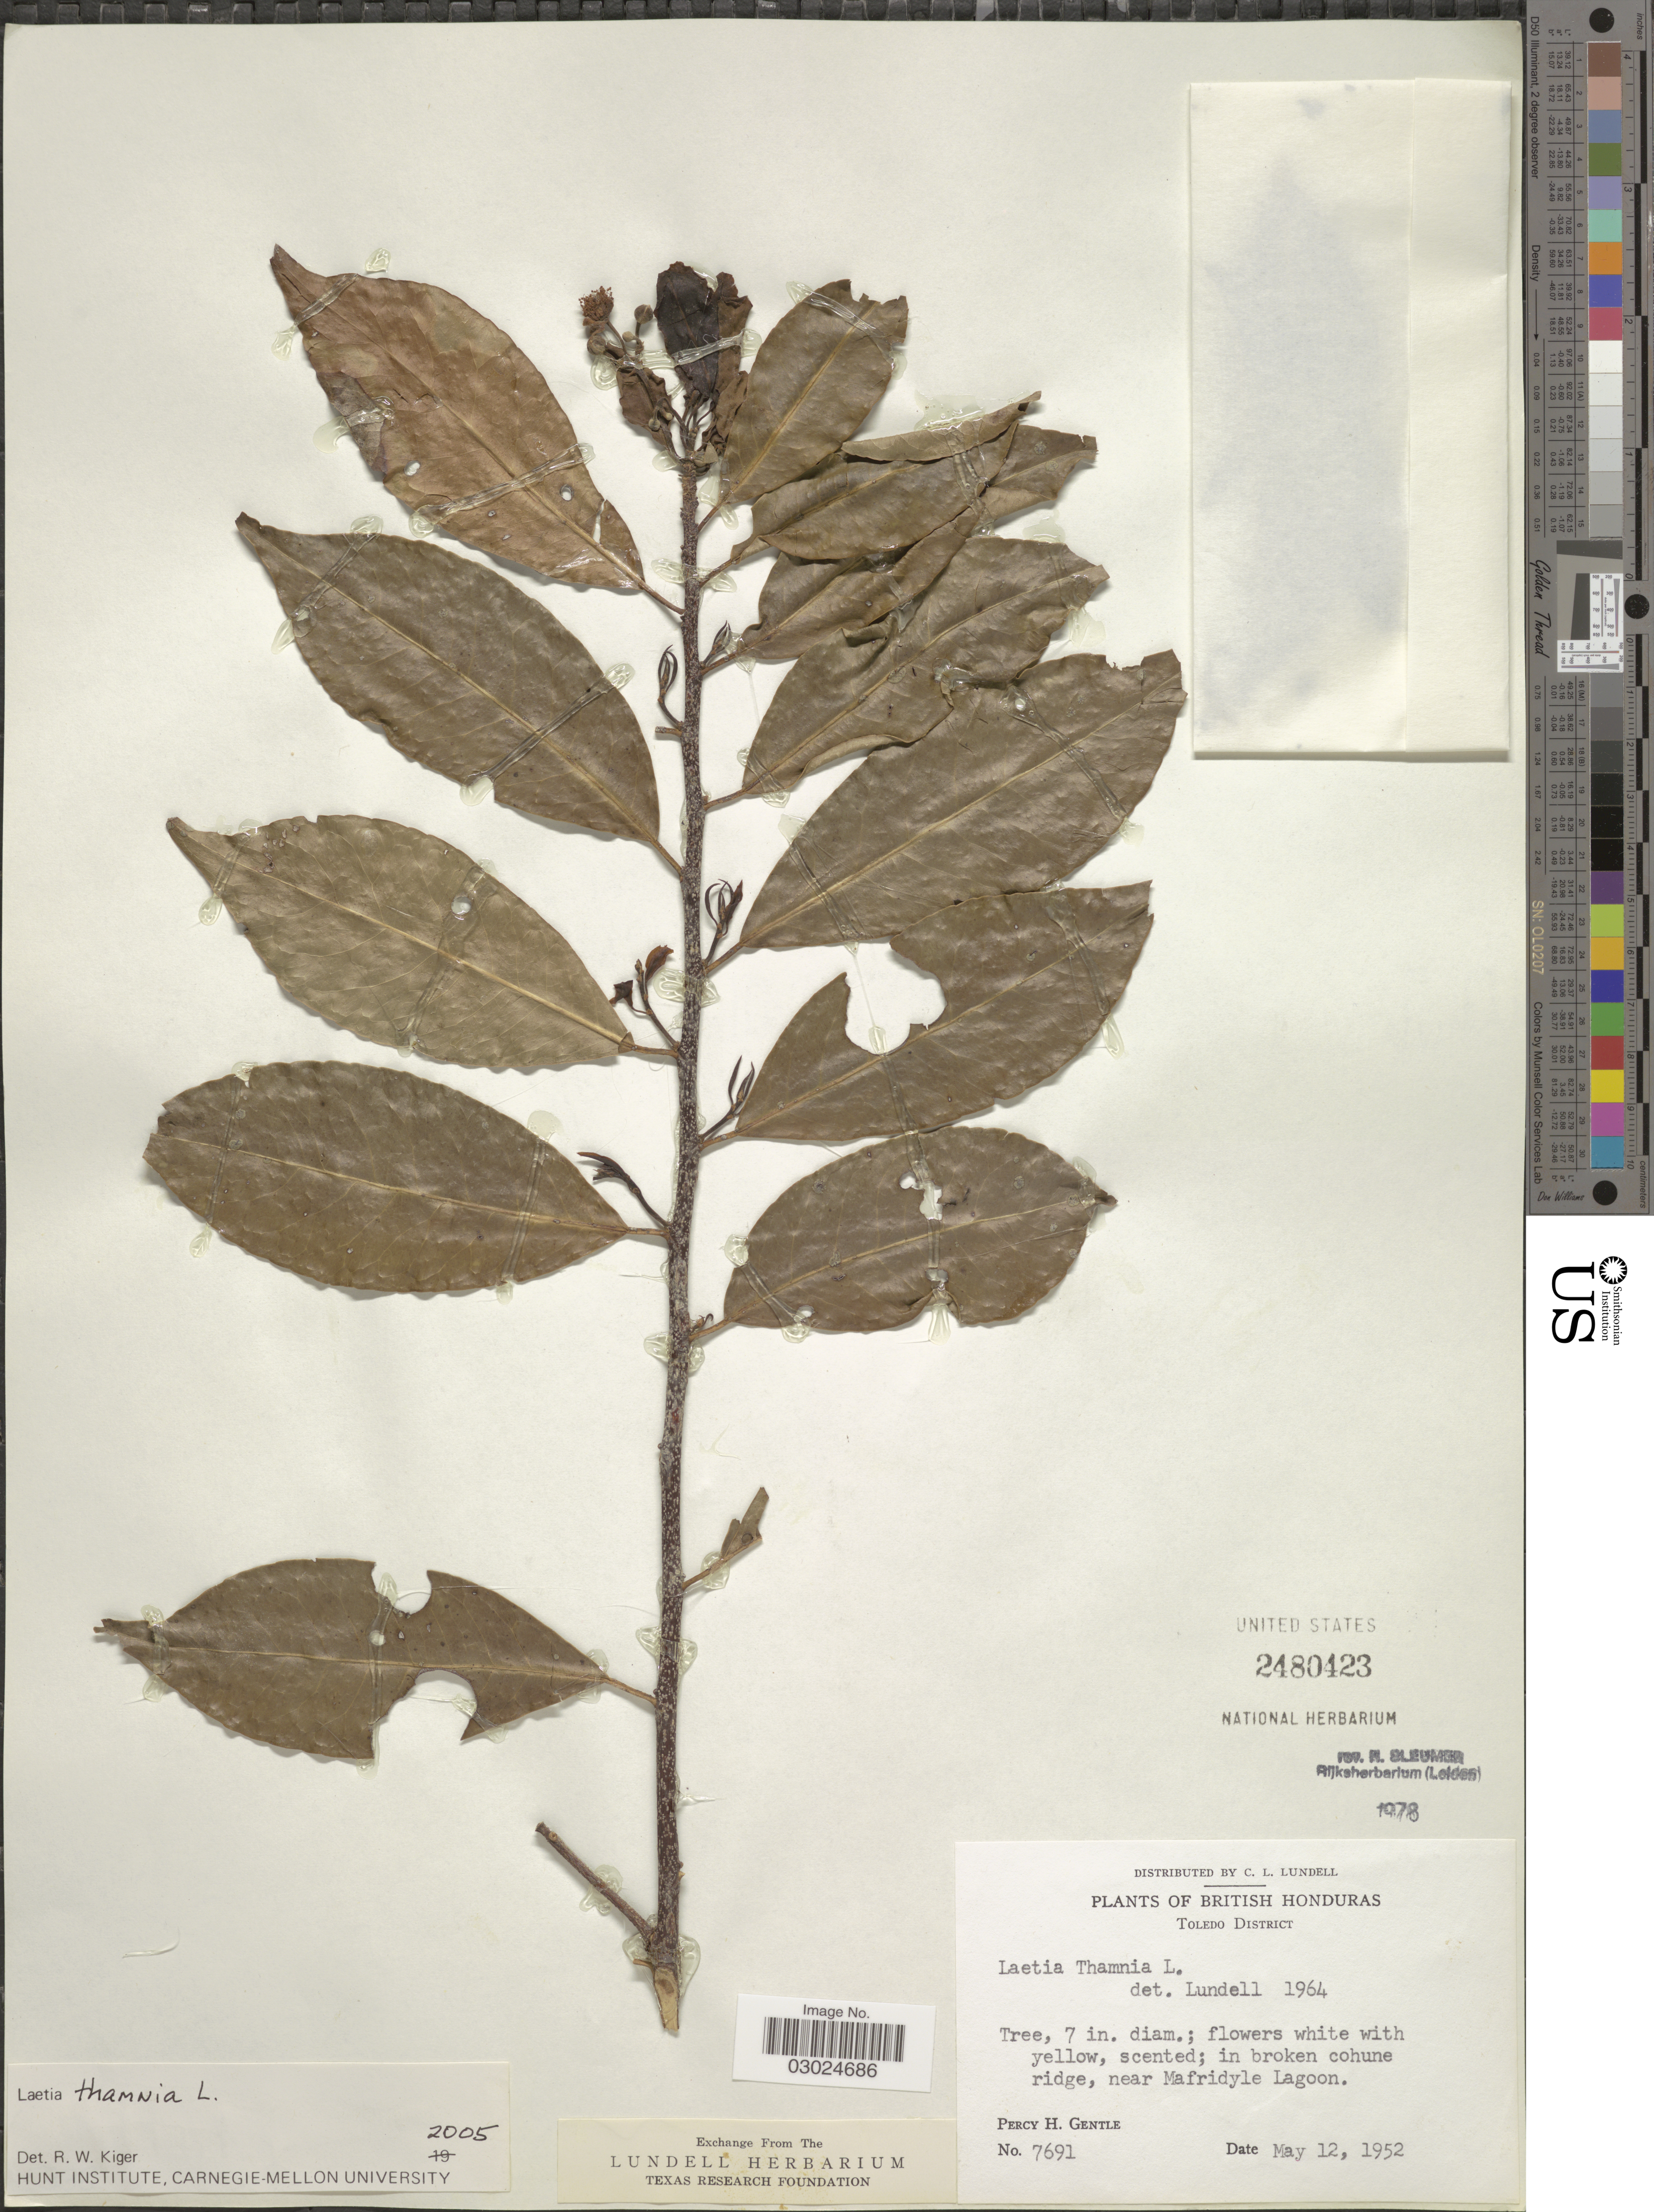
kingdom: Plantae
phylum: Tracheophyta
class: Magnoliopsida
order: Malpighiales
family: Salicaceae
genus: Laetia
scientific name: Laetia thamnia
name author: L.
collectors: P. H. Gentle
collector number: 7691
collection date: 1952-05-12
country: Belize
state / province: Toledo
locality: British Honduras, Toledo District, in broken cohune ridge, near Mafridyle Lagoon.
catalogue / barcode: US 2480423